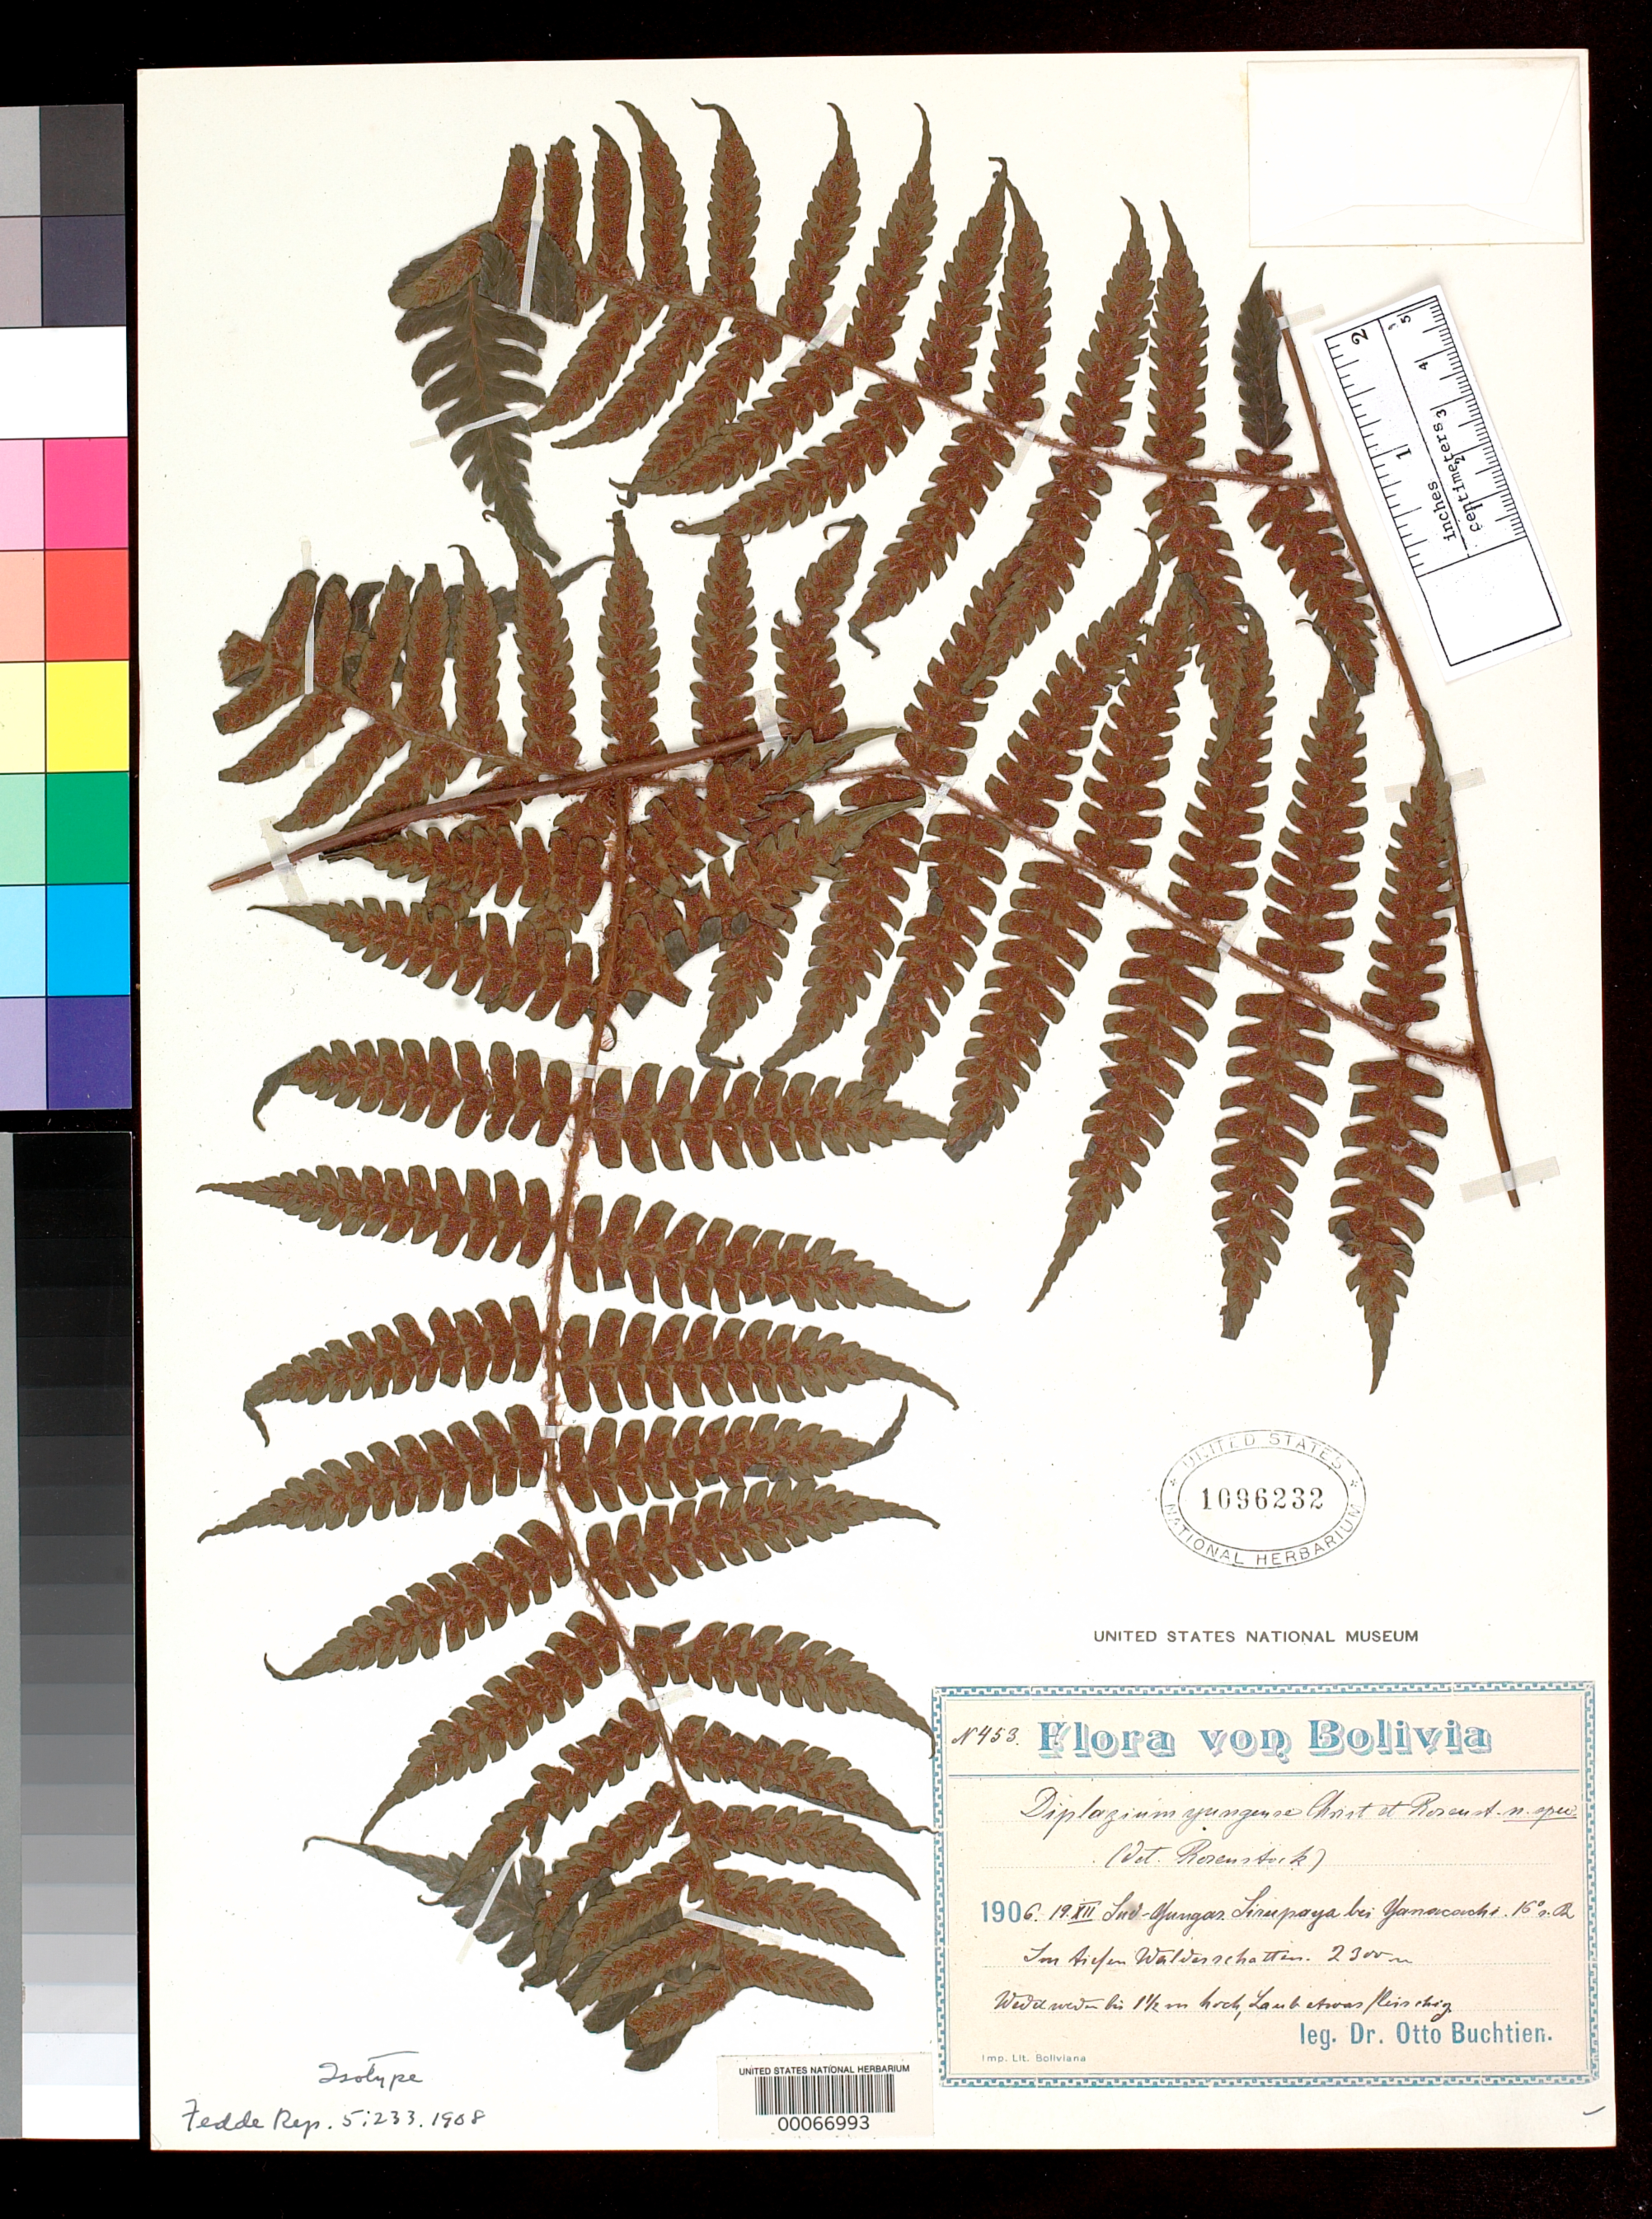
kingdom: Plantae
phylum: Tracheophyta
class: Polypodiopsida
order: Polypodiales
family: Athyriaceae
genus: Diplazium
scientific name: Diplazium yungense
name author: Christ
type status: Isotype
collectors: O. Buchtien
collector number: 453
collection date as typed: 19 Dec 1906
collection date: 1906-12-19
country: Bolivia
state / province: La Paz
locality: Sirupaya near Yanacachi.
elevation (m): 2300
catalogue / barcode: US 1096232